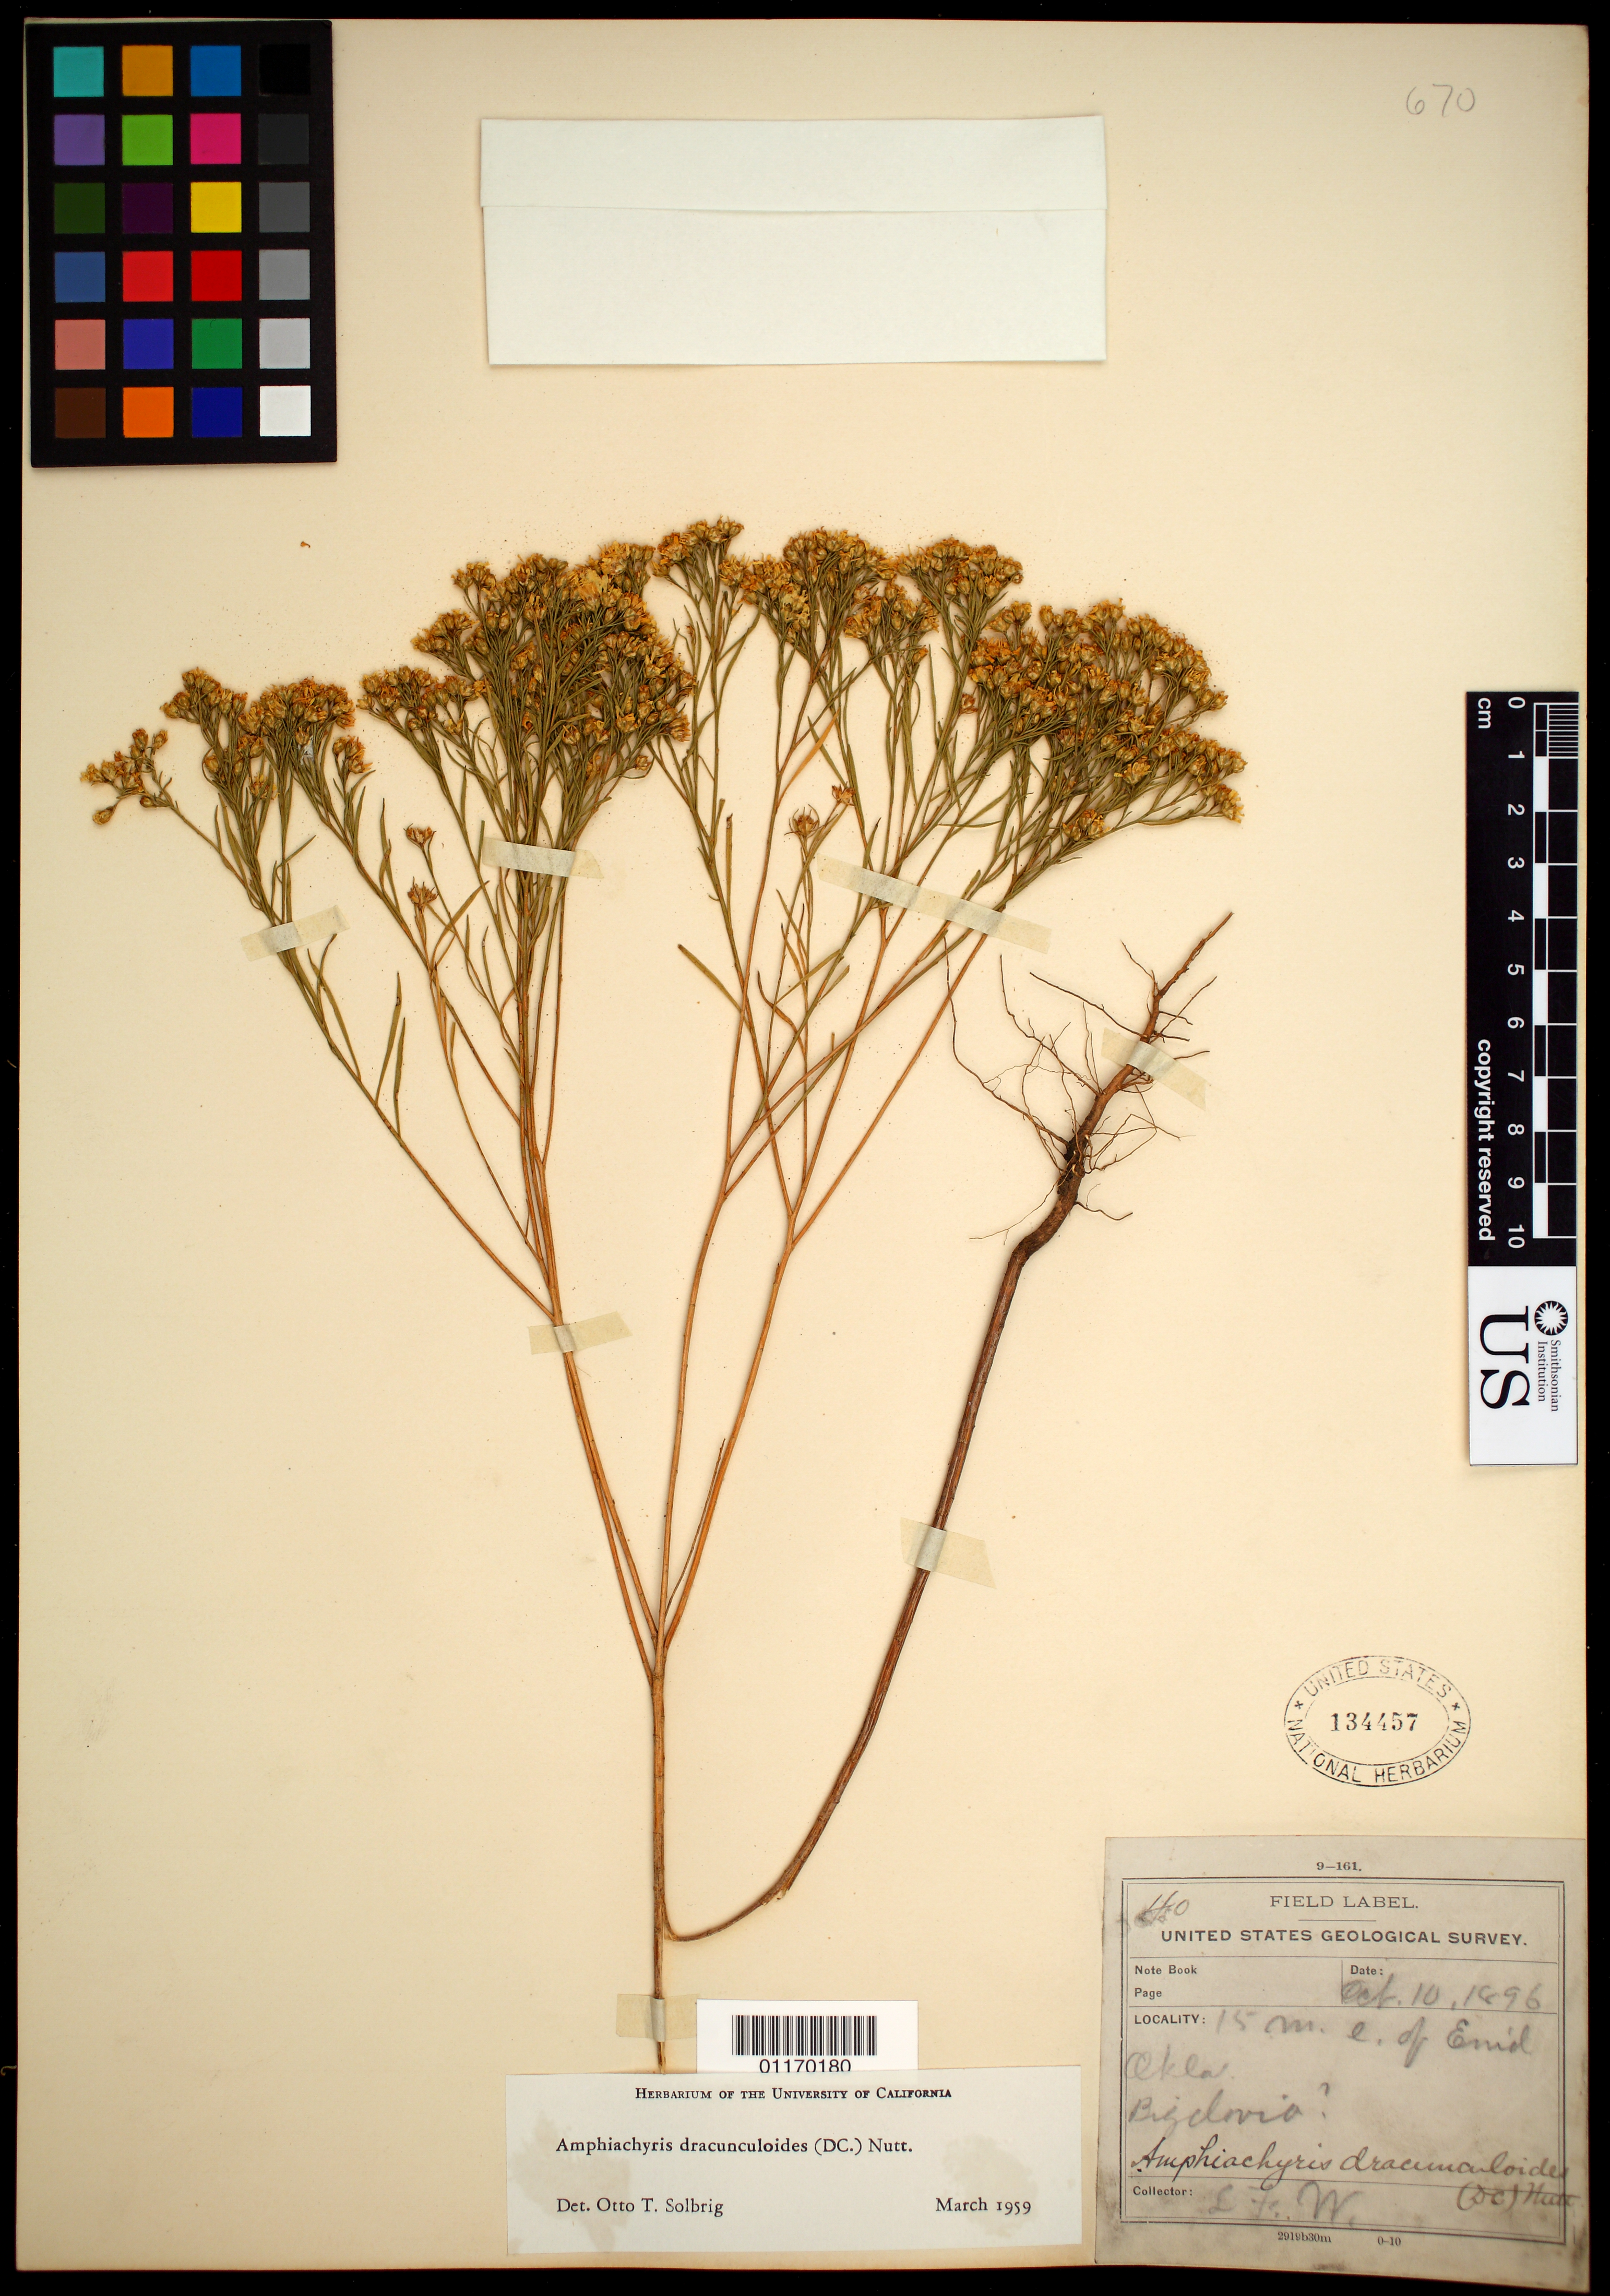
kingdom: Plantae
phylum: Tracheophyta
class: Magnoliopsida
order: Asterales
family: Asteraceae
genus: Amphiachyris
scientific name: Amphiachyris dracunculoides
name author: (DC.) Nutt.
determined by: Solbrig, O. T.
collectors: L. F. Ward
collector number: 40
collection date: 1896-10-10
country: United States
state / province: Oklahoma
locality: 15 m. E. of Enid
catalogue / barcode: US 134457